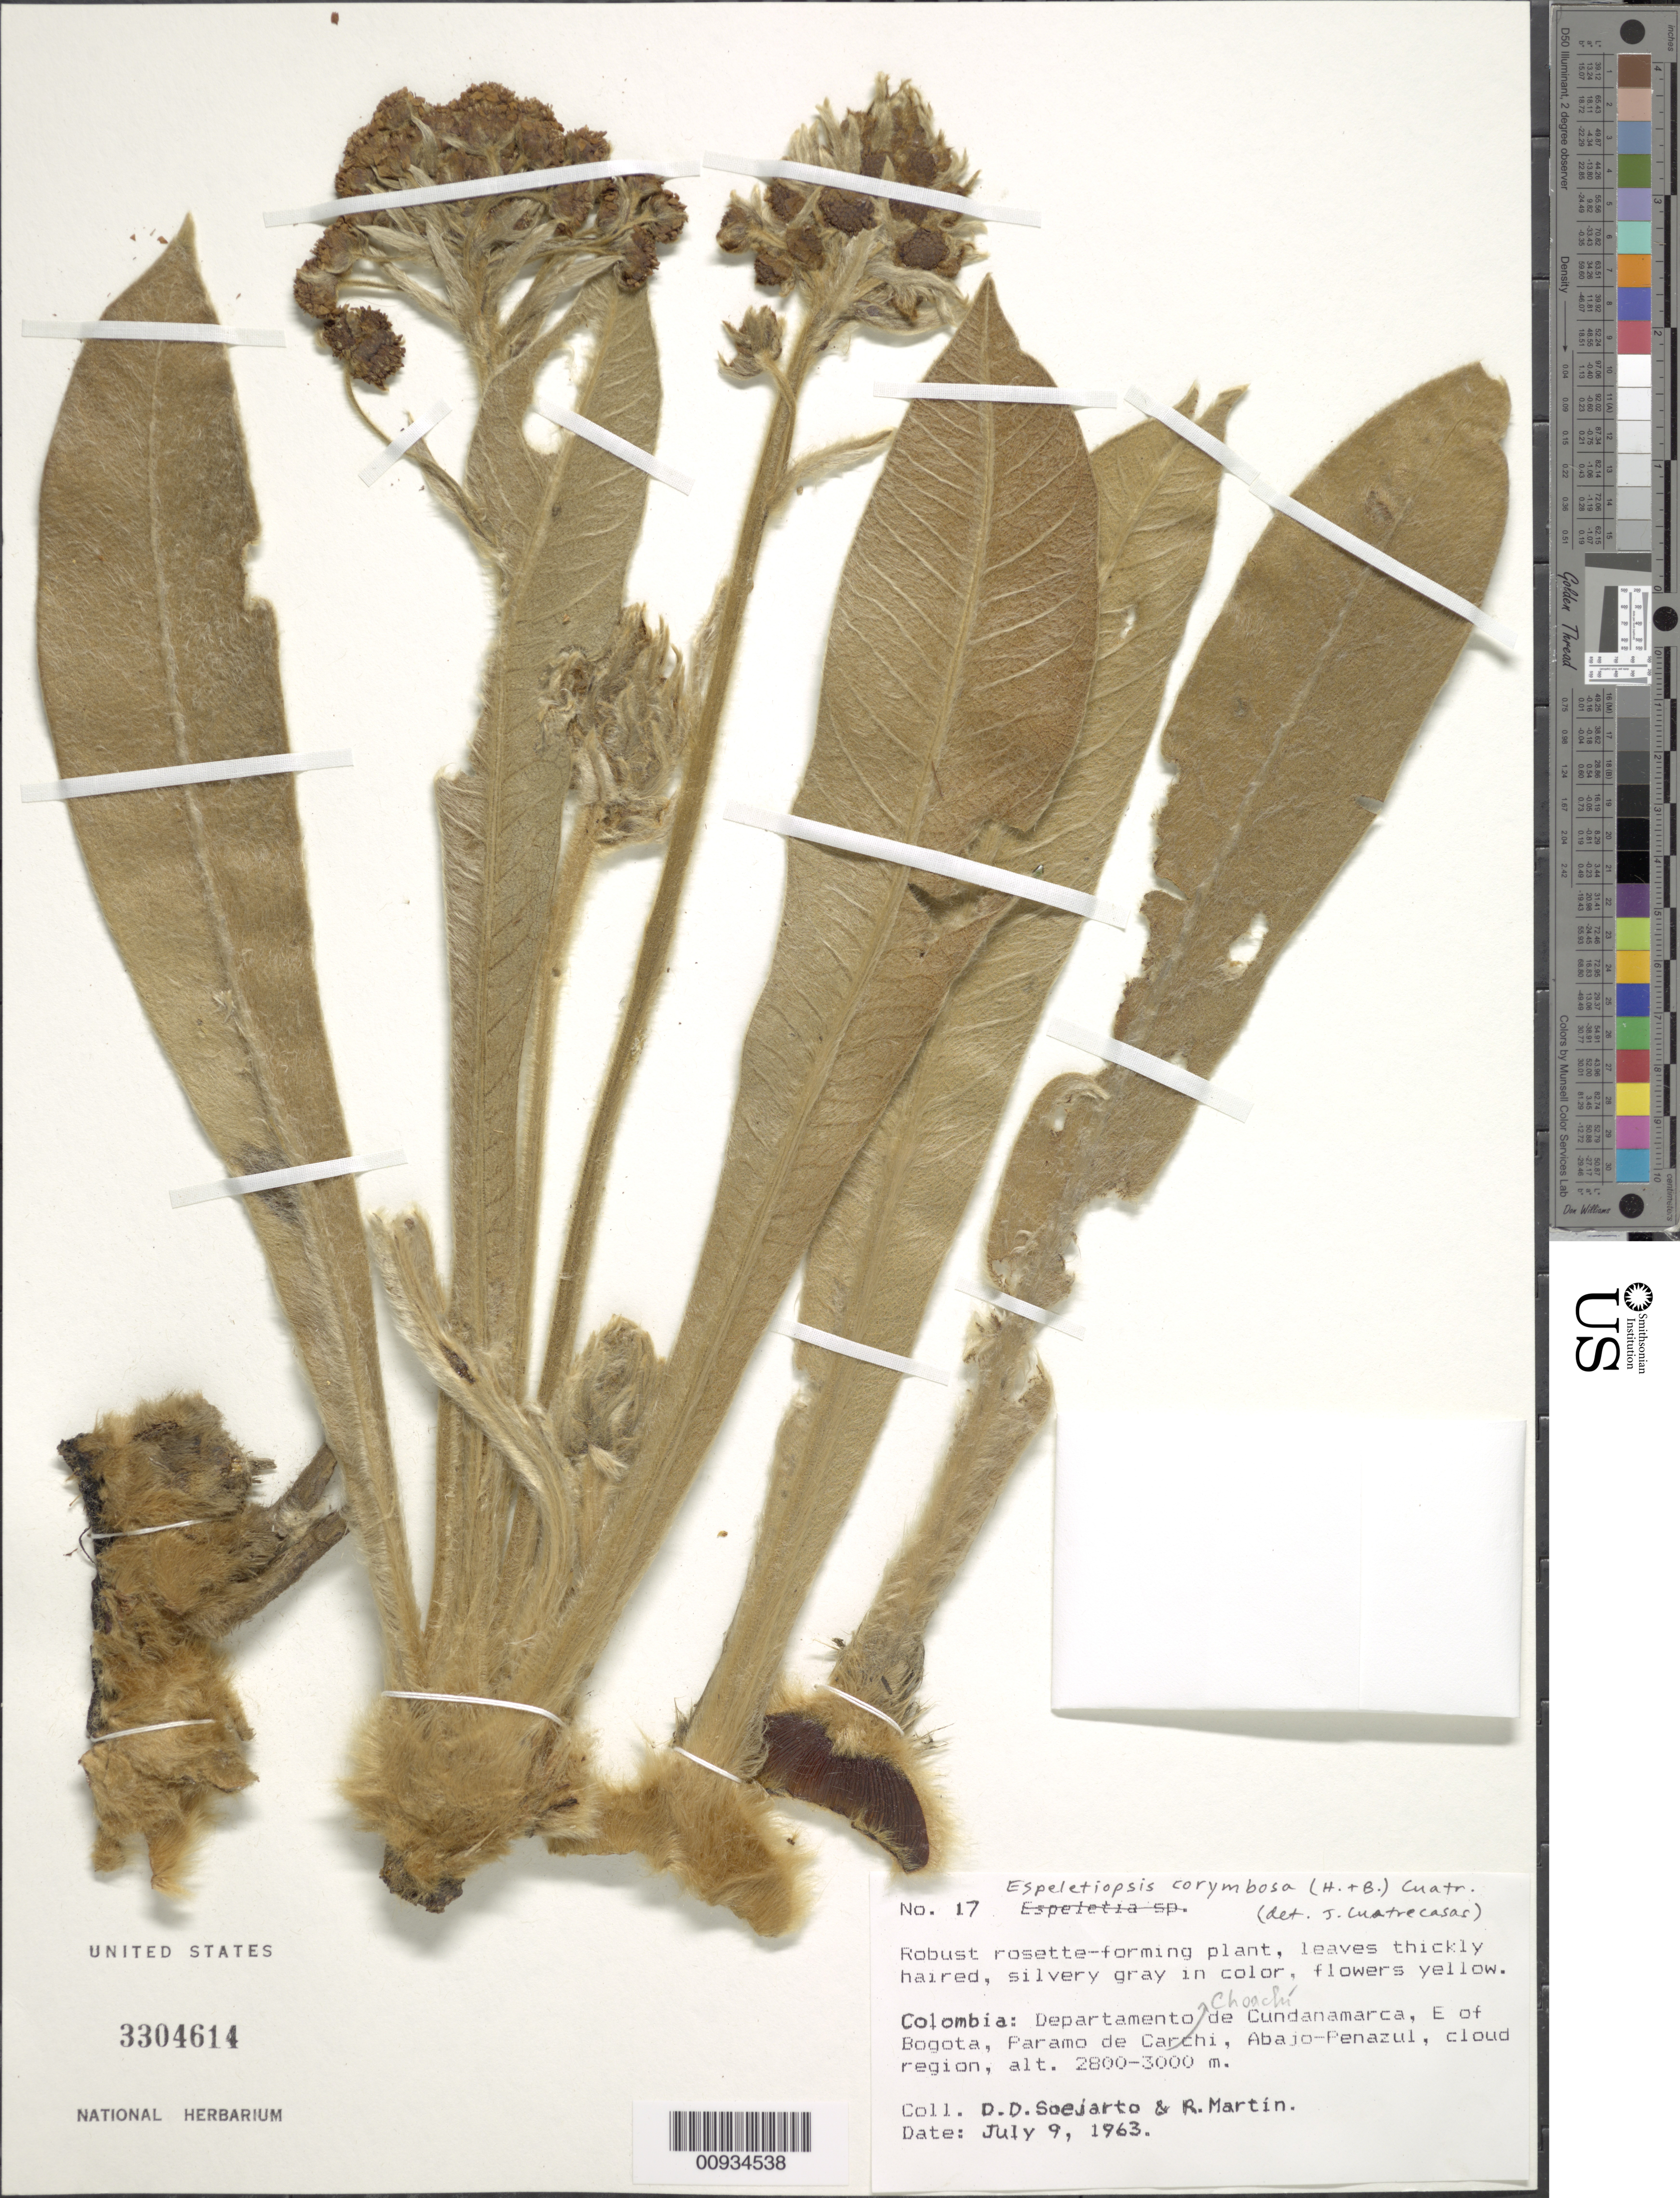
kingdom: Plantae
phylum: Tracheophyta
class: Magnoliopsida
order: Asterales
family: Asteraceae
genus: Espeletiopsis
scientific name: Espeletiopsis corymbosa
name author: (Humb. & Bonpl.) Cuatrec.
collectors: D. D. Soejarto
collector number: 17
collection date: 1963-07-09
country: Colombia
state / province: Cundinamarca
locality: E of Bogotá, Páramo de Choachí, abojo-Peñazul, cloud region.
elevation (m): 2800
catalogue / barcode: US 3304614